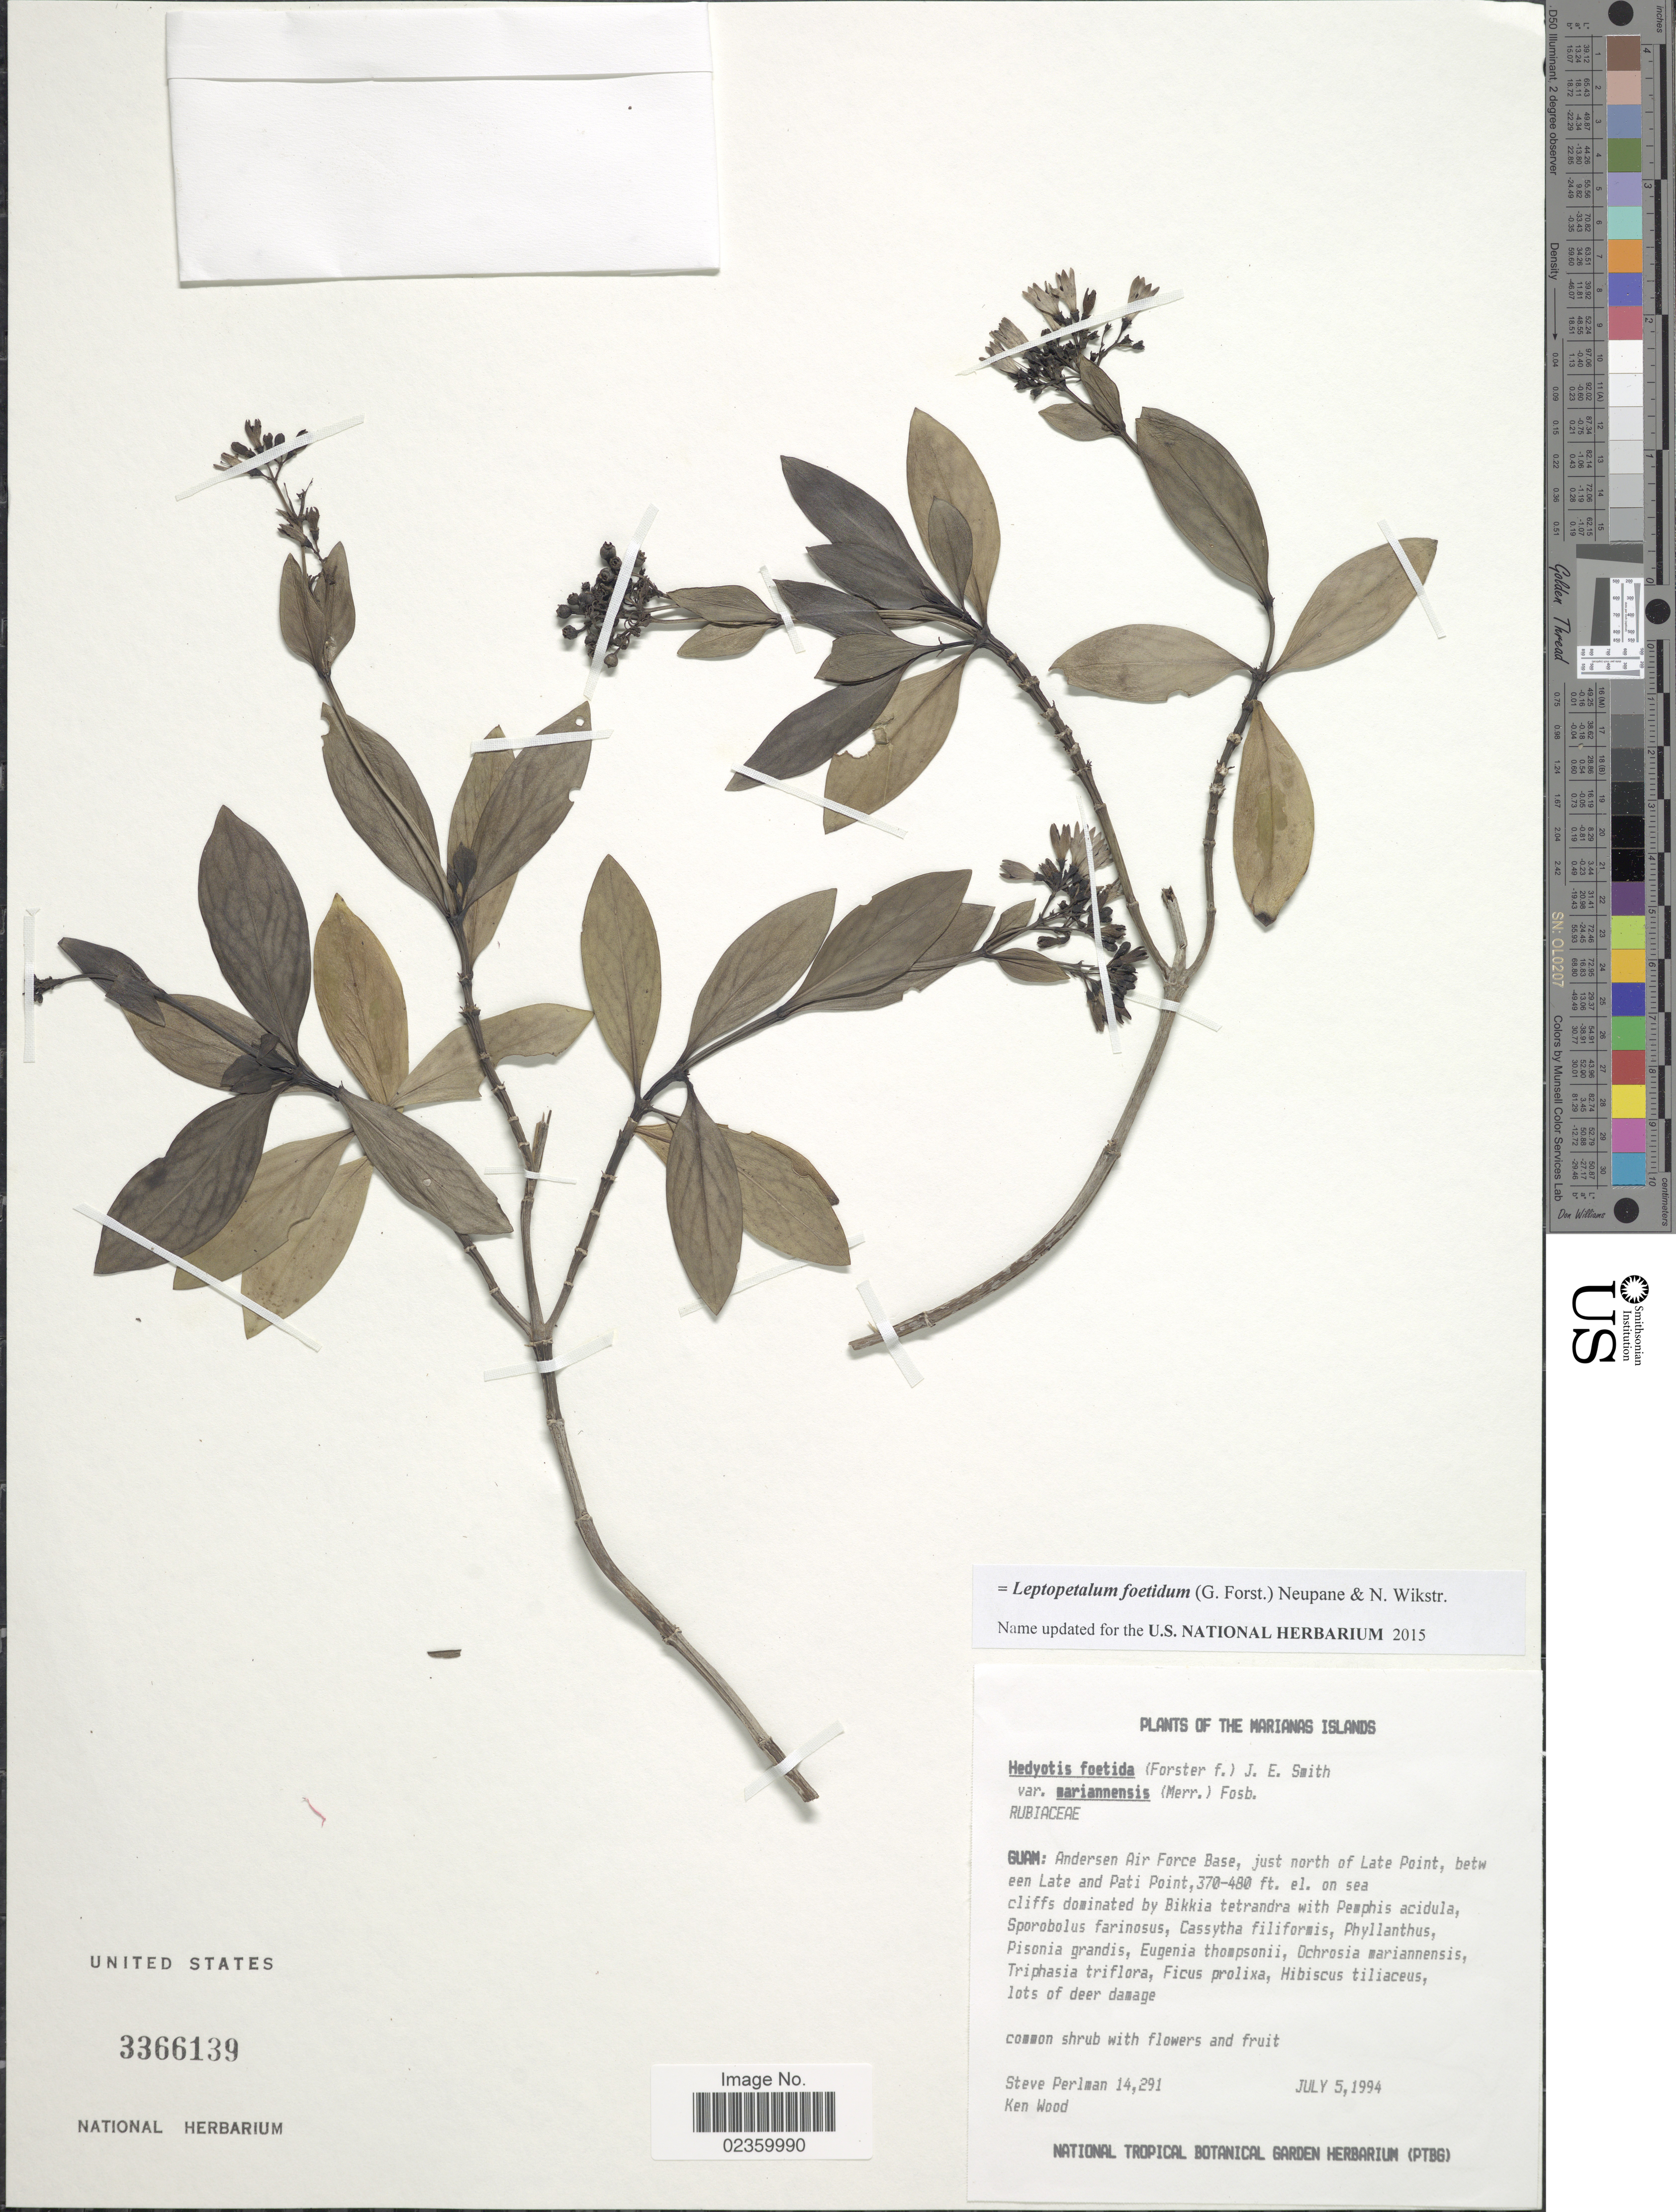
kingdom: Plantae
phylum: Tracheophyta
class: Magnoliopsida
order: Gentianales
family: Rubiaceae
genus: Leptopetalum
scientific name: Leptopetalum foetidum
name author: (G. Forst.) Neupane & N. Wikstr.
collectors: S. Perlman & K. R. Wood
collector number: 14291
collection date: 1994-07-05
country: Guam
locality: The Marianas Islands. Andersen Air Force Base, just north of Late Point, between Late and Pati Point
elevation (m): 113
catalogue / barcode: US 3366139